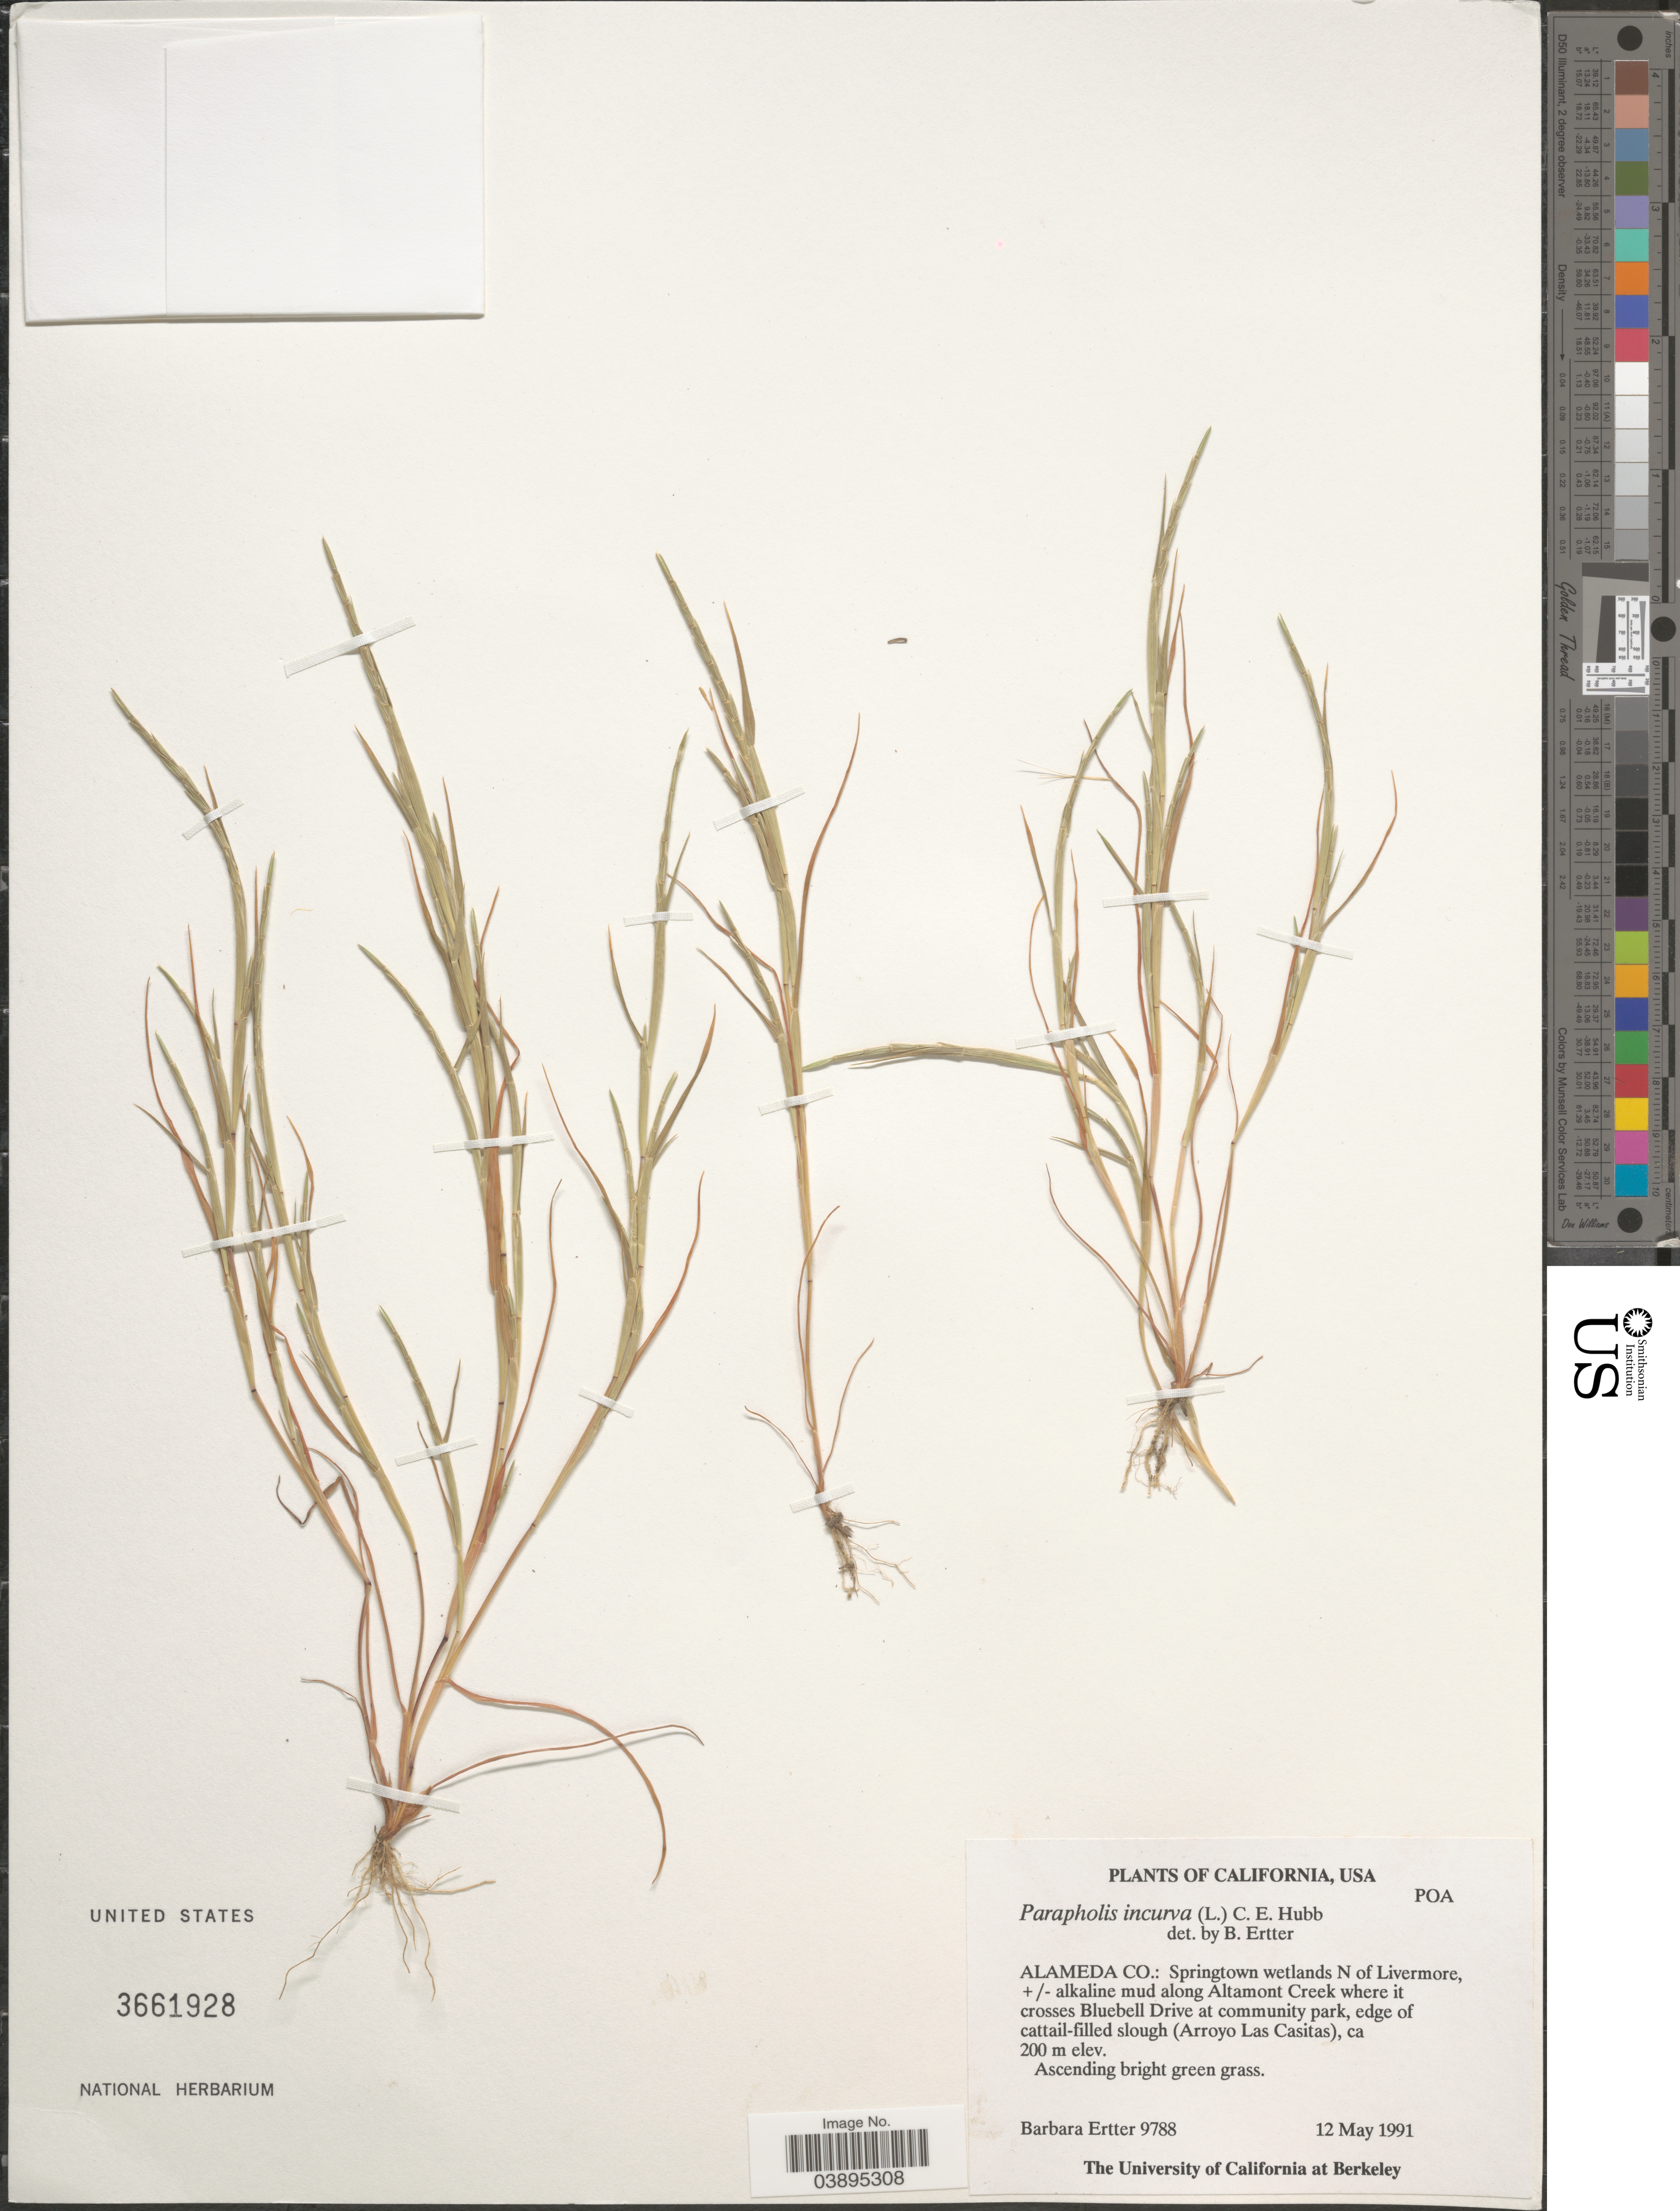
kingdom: Plantae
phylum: Tracheophyta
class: Liliopsida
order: Poales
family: Poaceae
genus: Parapholis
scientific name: Parapholis incurva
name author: (L.) C.E. Hubb.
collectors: B. Ertter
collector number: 9788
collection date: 1991-05-12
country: United States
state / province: California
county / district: Alameda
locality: Alameda Co.: Springtown wetlands N of Livermore, +/- alkaline mud along Altamont Creek where it crosses Bluebell Drive at community park, edge of cattail-filled slough (Arroyo Las Casitas).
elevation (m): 200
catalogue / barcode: US 3661928